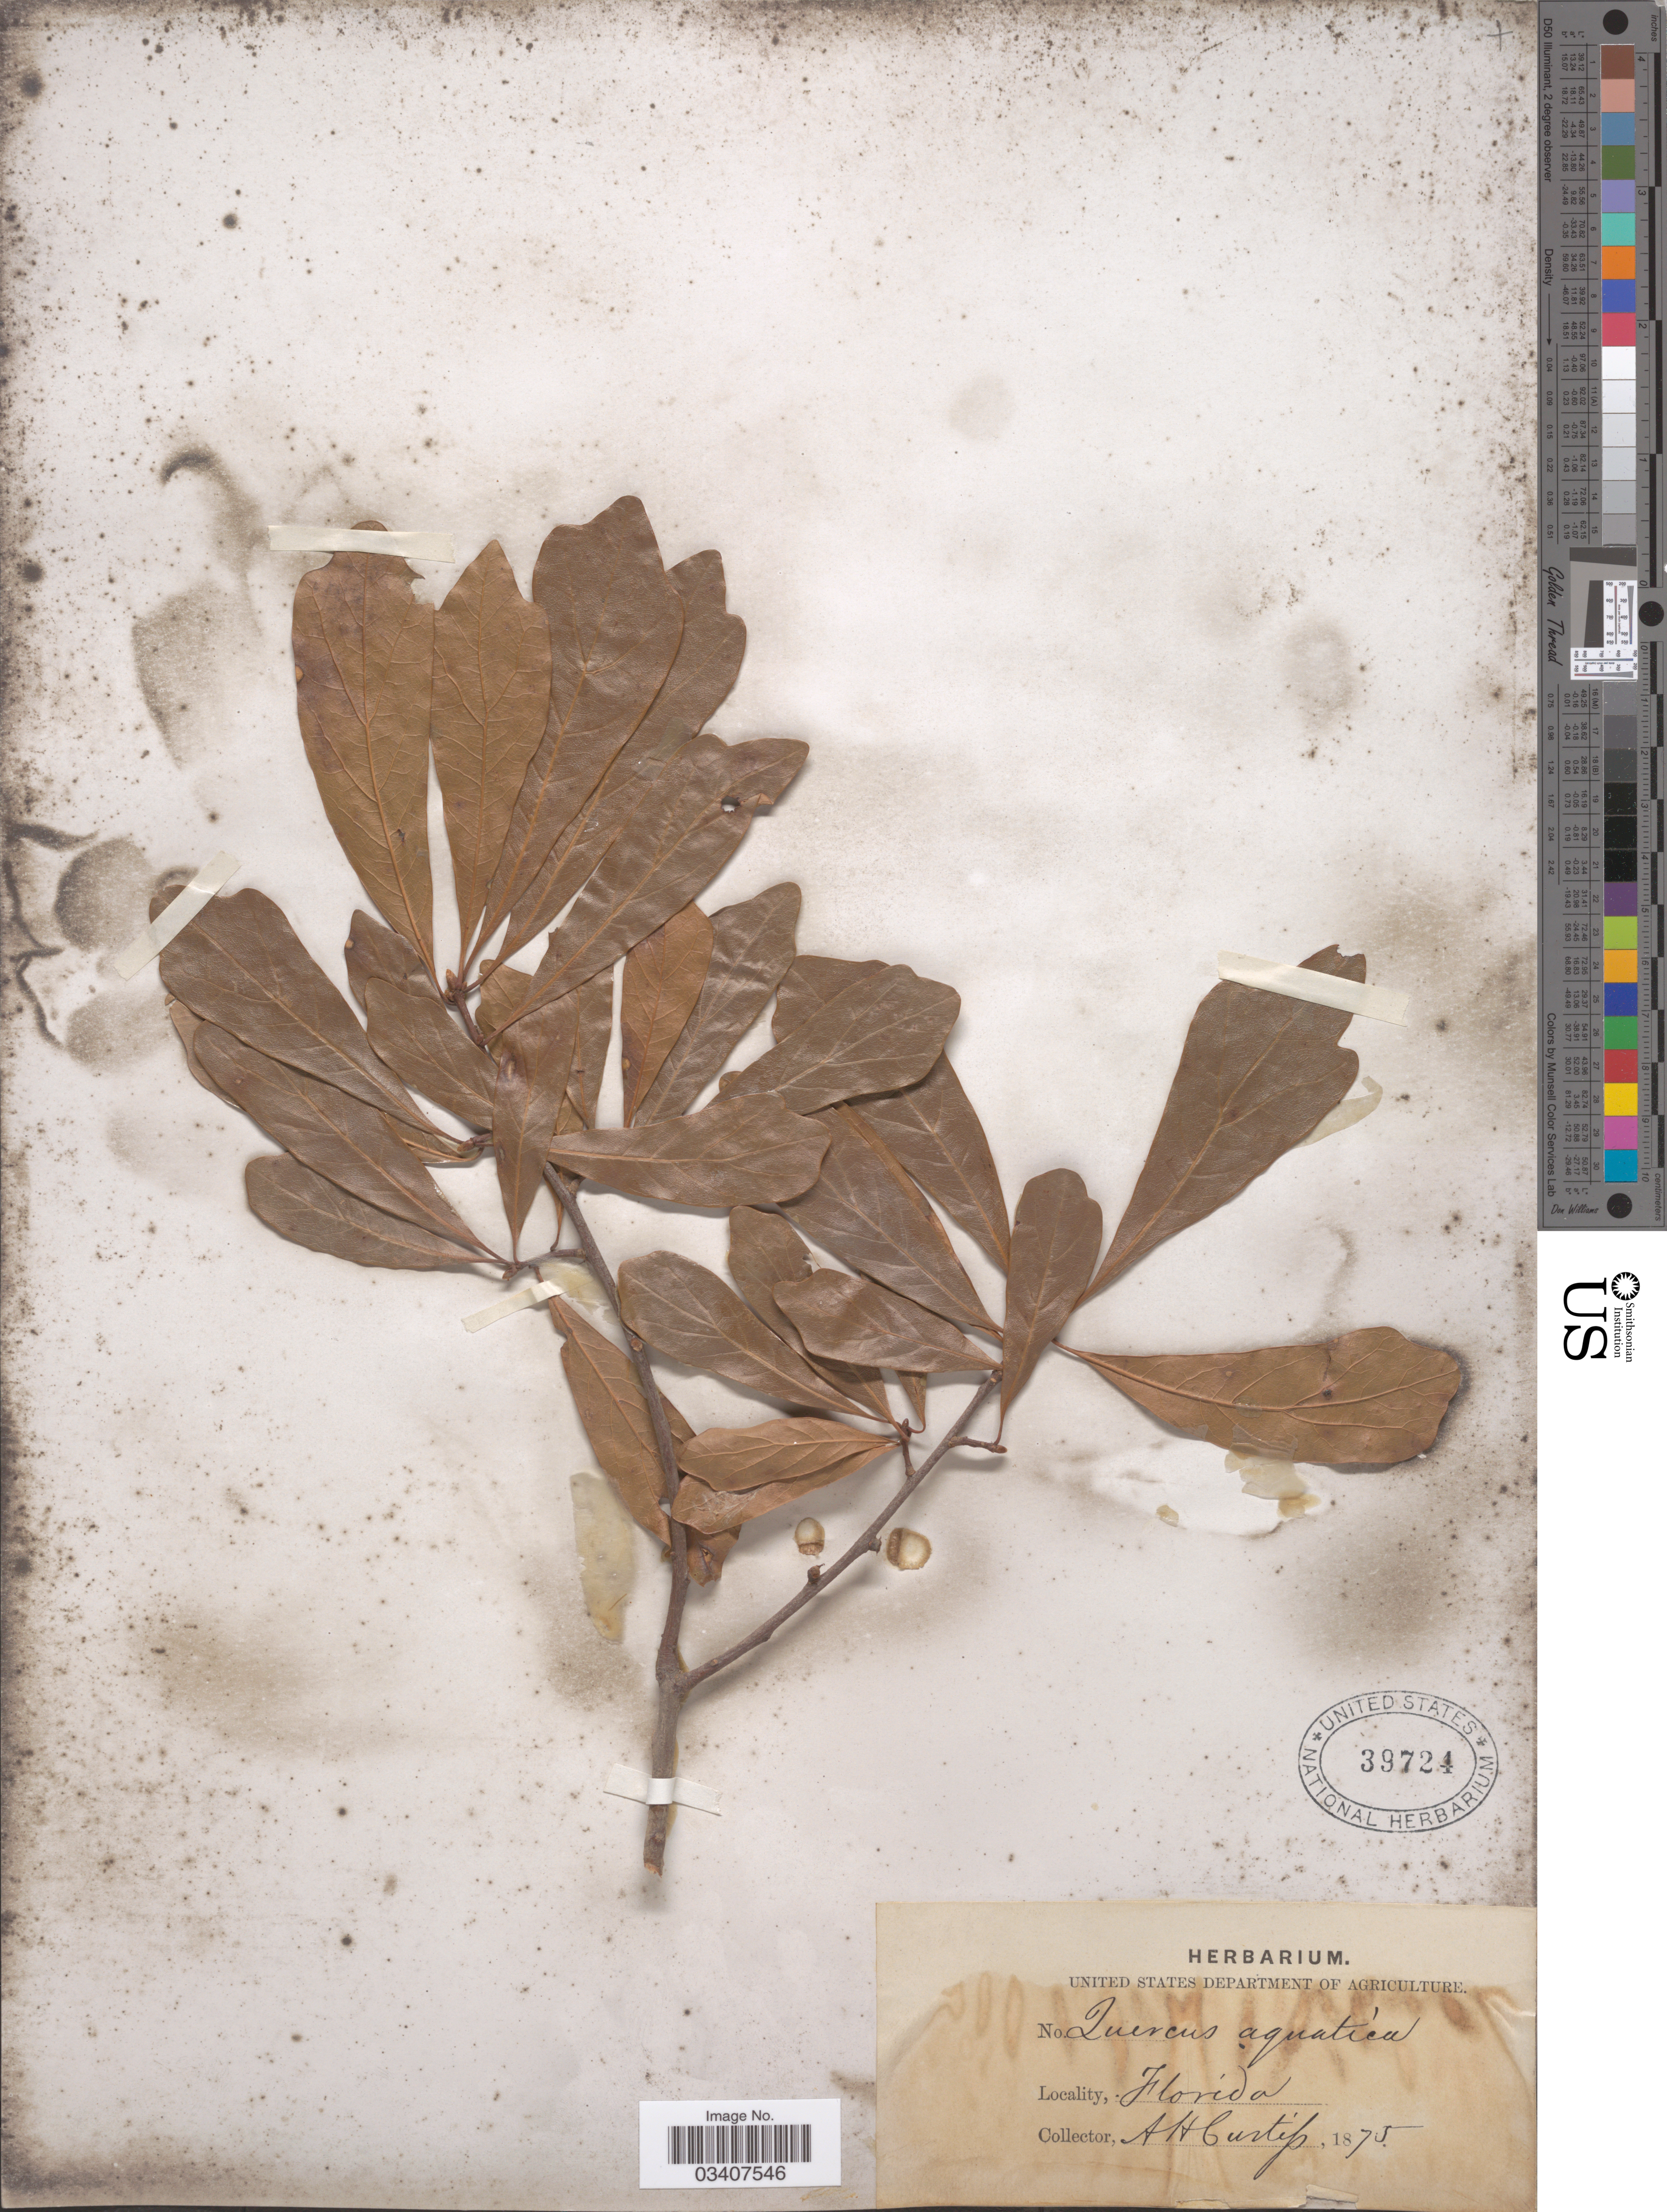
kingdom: Plantae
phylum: Tracheophyta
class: Magnoliopsida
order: Fagales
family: Fagaceae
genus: Quercus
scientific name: Quercus nigra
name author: L.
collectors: A. H. Curtiss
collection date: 1875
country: United States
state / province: Florida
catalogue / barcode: US 39724